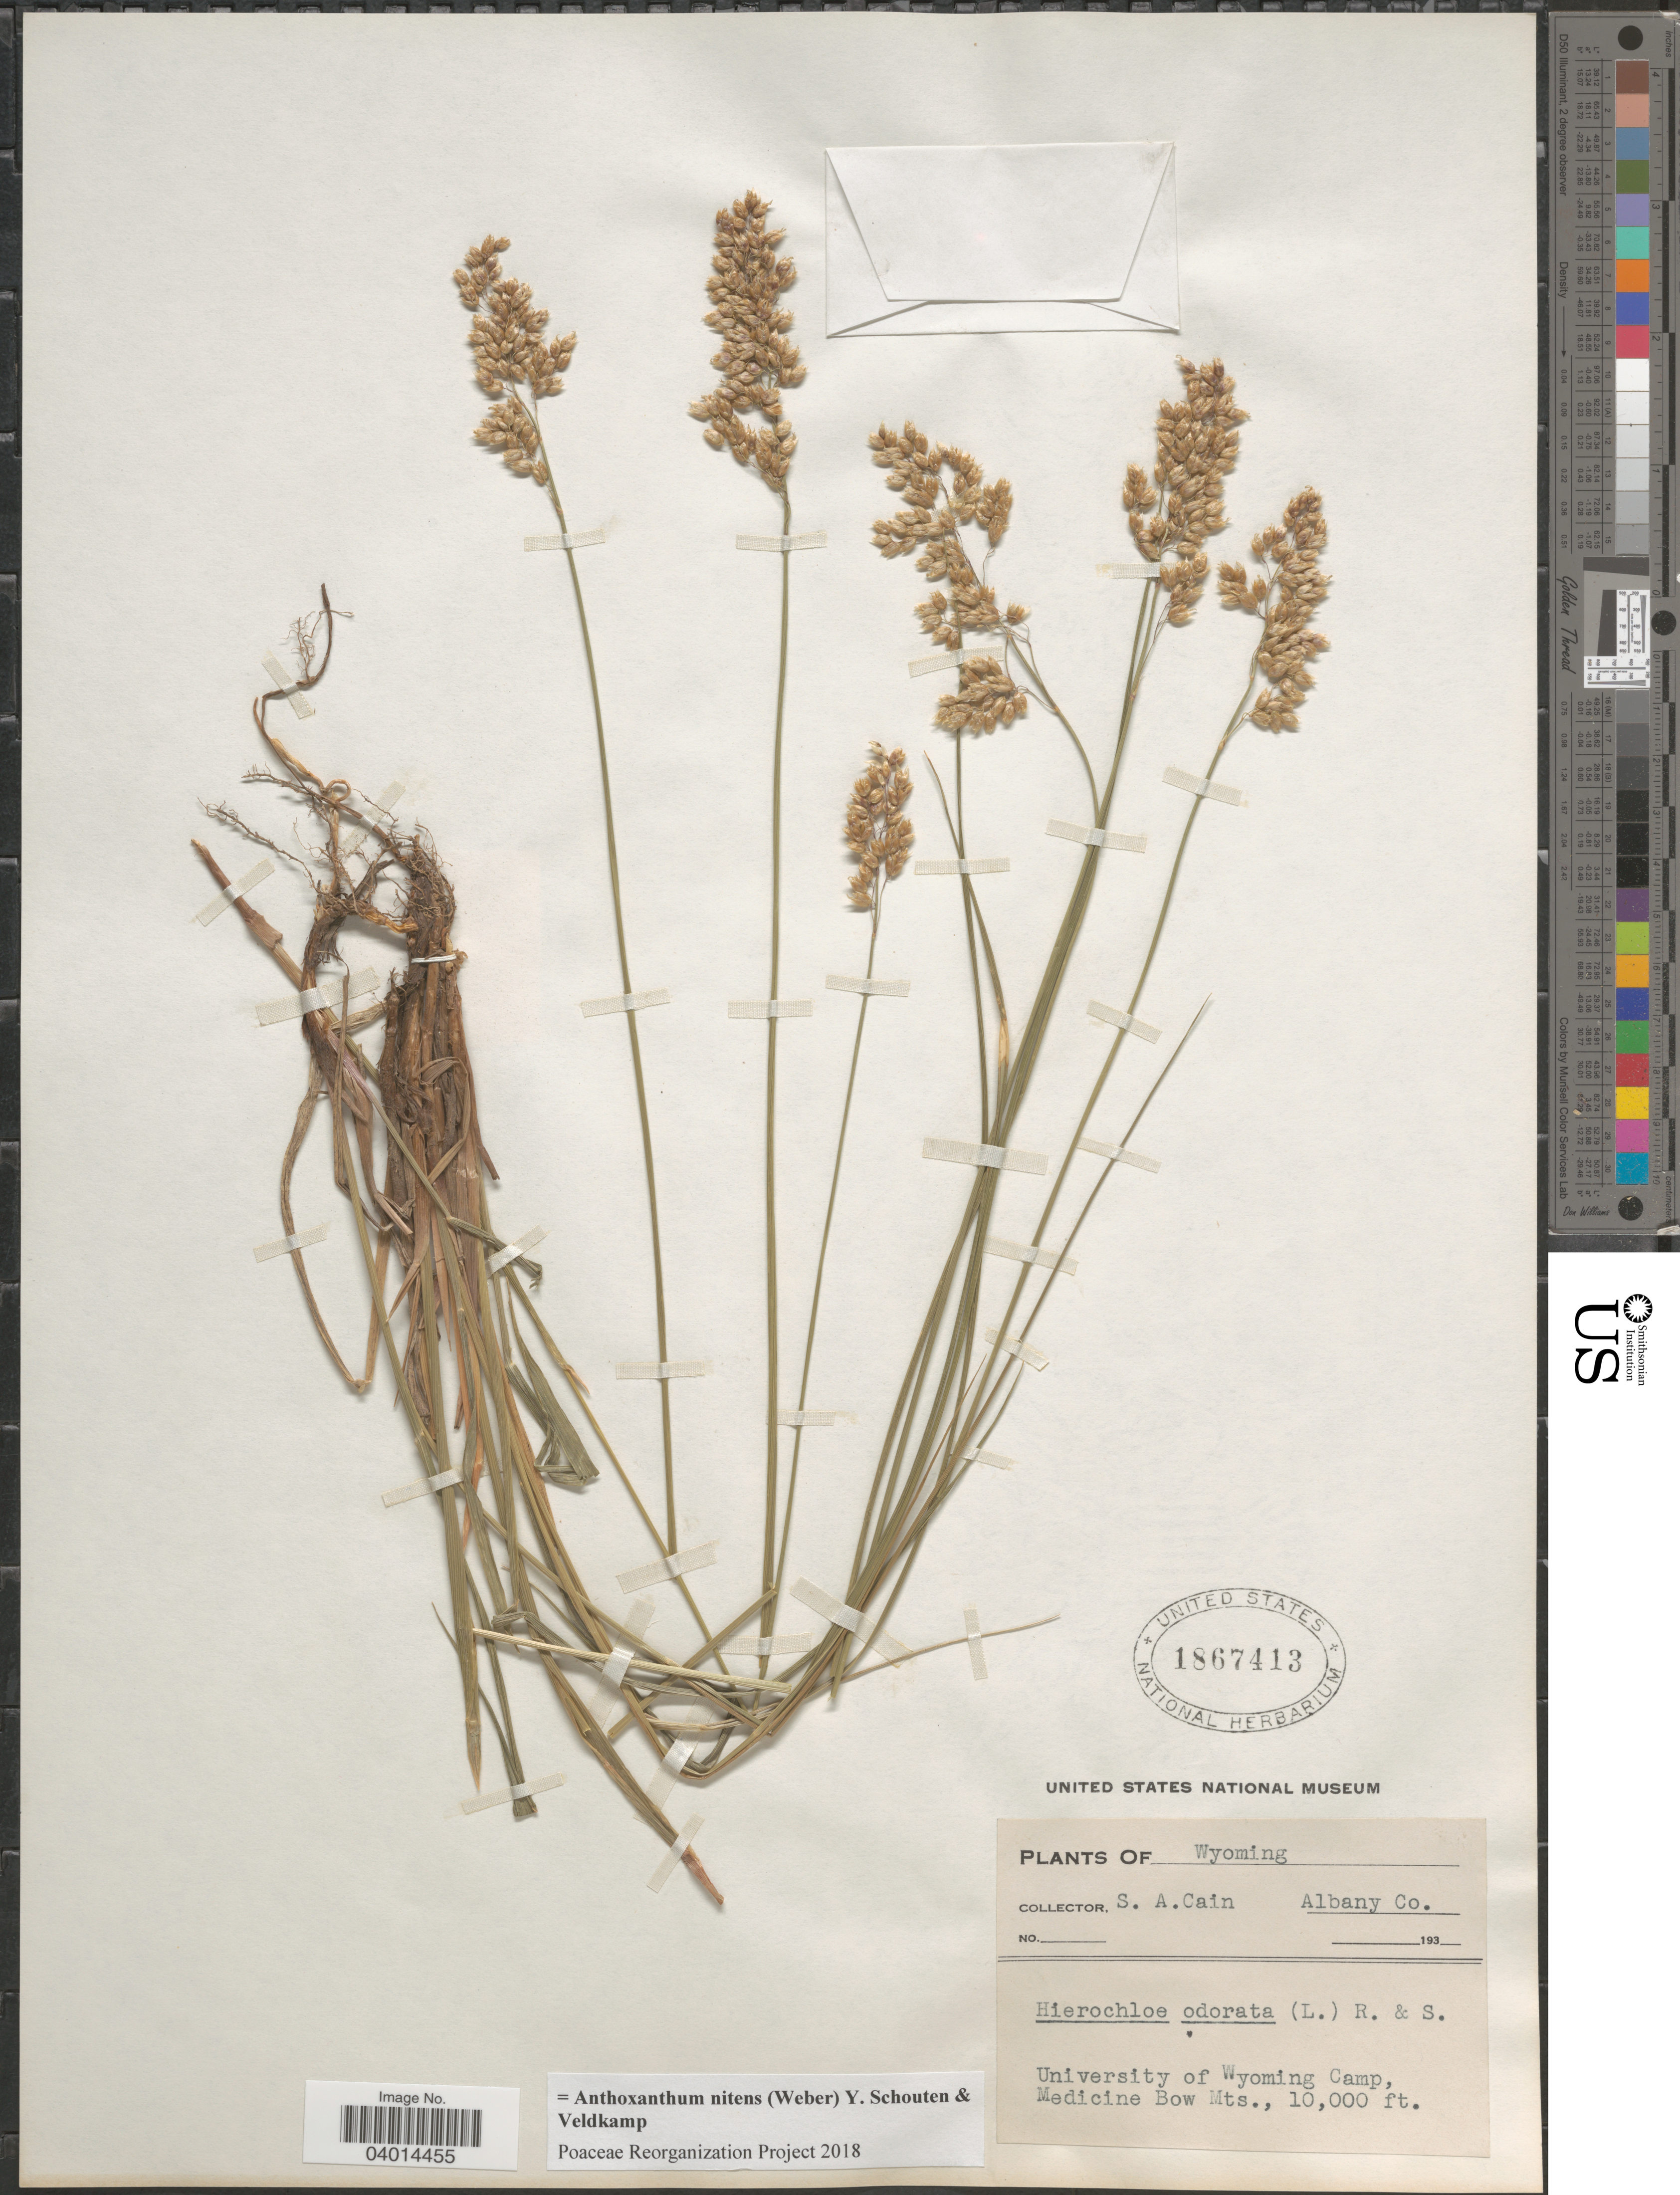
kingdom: Plantae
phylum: Tracheophyta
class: Liliopsida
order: Poales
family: Poaceae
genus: Anthoxanthum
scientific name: Anthoxanthum nitens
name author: (G.H. Weber) R.T.A. Schouten & Veldkamp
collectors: S. Cain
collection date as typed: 193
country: United States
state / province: Wyoming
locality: Albany Co. University of Wyoming Camp, Medicine Bow Mts.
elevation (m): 3048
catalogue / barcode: US 1867413